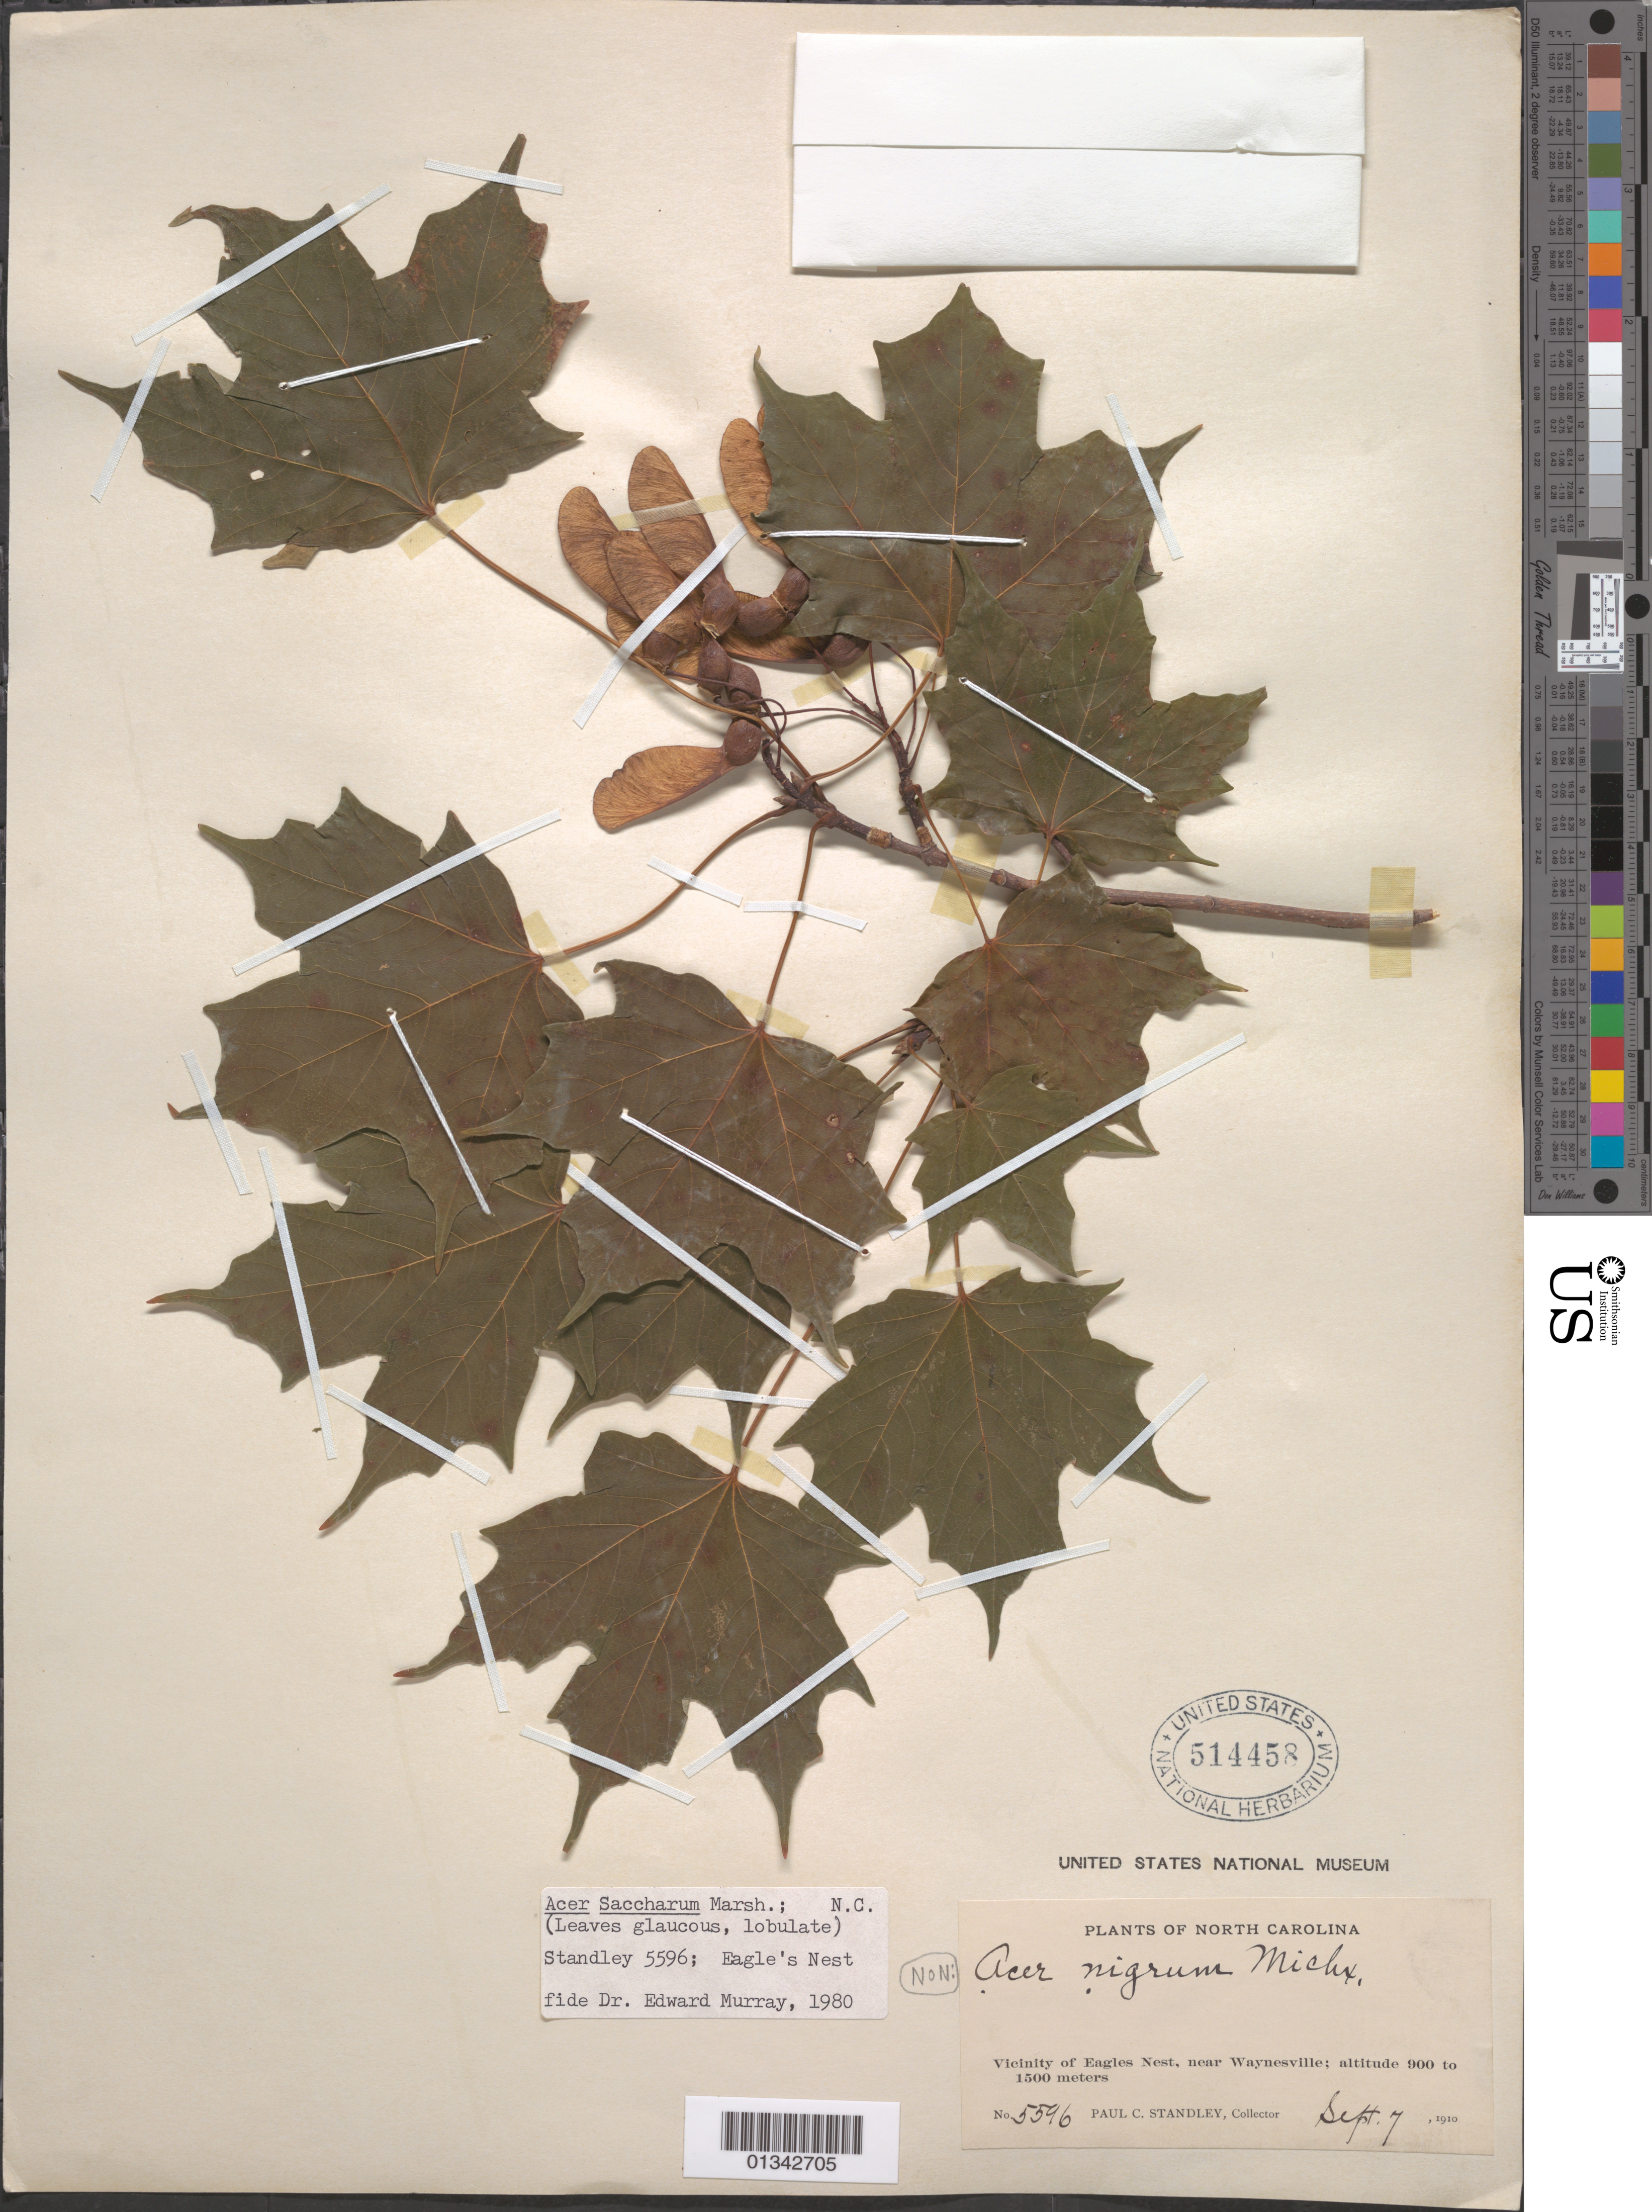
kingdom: Plantae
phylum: Tracheophyta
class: Magnoliopsida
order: Sapindales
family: Sapindaceae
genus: Acer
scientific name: Acer saccharum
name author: Marshall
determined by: Murray, Edward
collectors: P. C. Standley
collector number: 5596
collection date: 1910-09-07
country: United States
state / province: North Carolina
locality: Waynesville vicinity, Eagles Nest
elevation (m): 900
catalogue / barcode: US 514458